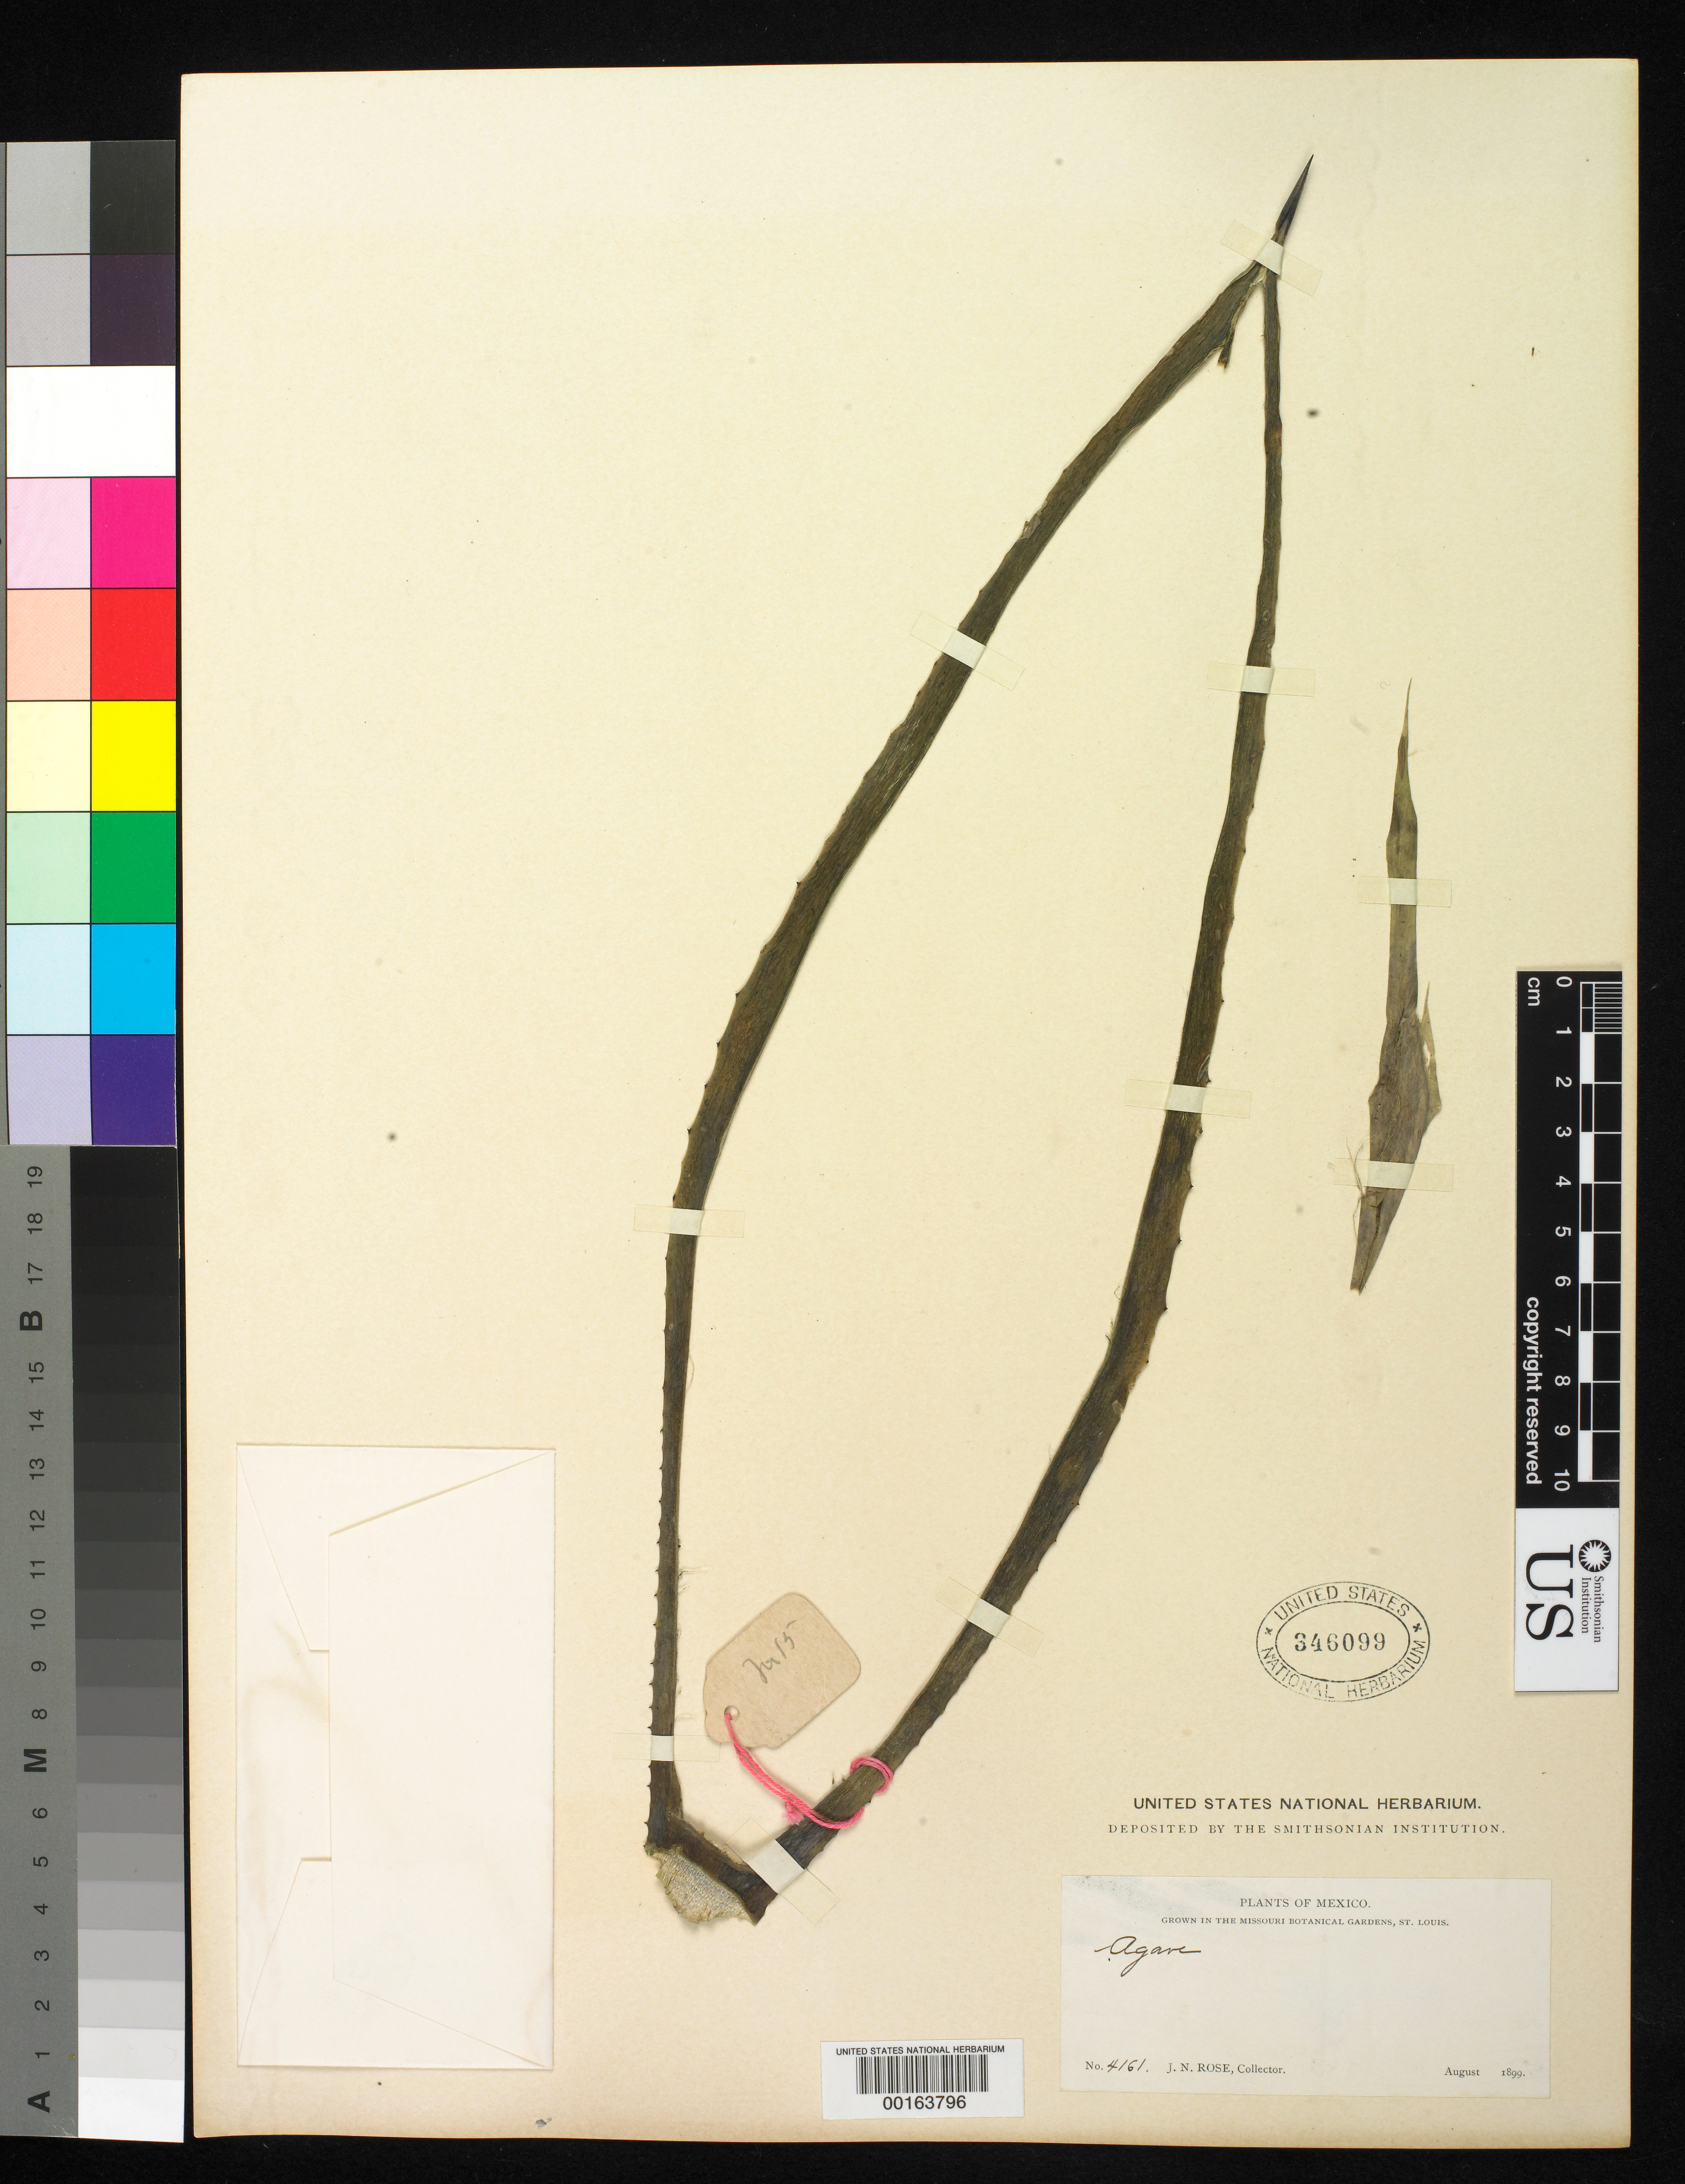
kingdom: Plantae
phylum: Tracheophyta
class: Liliopsida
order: Asparagales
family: Asparagaceae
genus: Agave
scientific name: Agave sp.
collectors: J. N. Rose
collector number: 4161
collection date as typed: Aug 1899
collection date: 1899-08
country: Mexico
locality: E of Monserrat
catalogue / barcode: US 346099